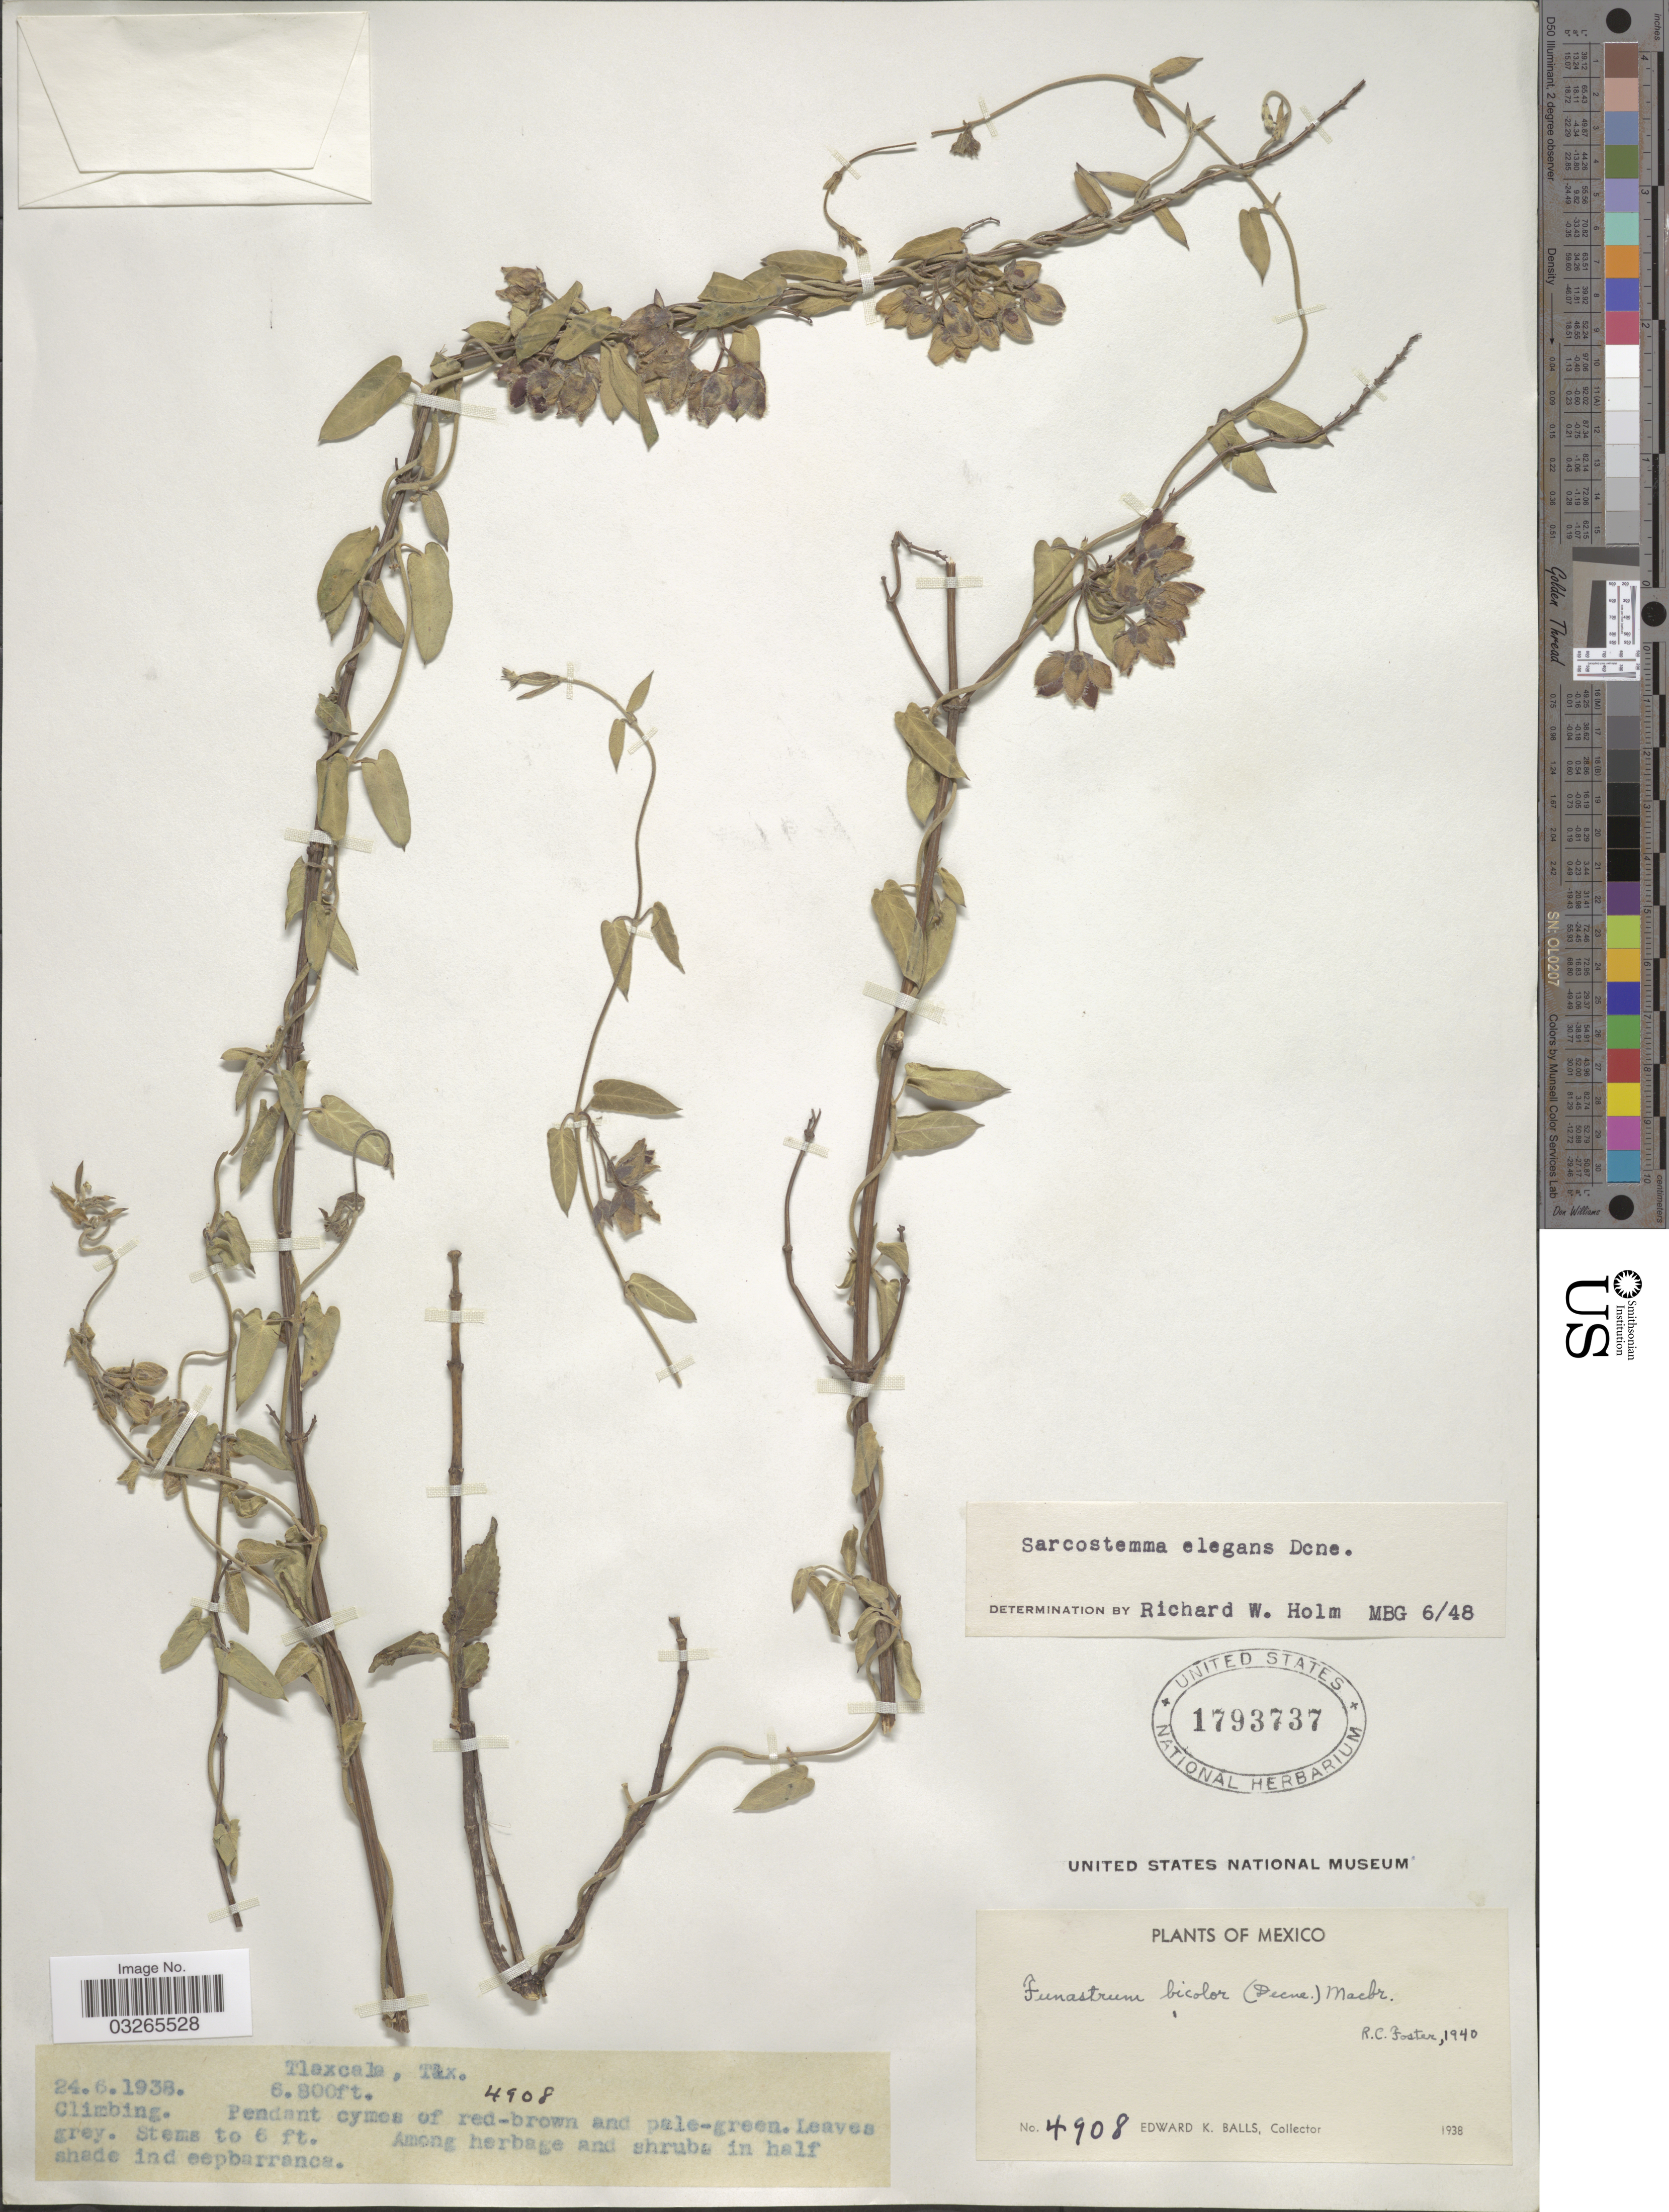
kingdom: Plantae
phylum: Tracheophyta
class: Magnoliopsida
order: Gentianales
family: Apocynaceae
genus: Sarcostemma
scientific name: Sarcostemma elegans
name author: Decne.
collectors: E. K. Balls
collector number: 4908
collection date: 1938-06-24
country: Mexico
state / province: Tlaxcala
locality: Tlaxcala, Tlax.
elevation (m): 2073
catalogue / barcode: US 1793737